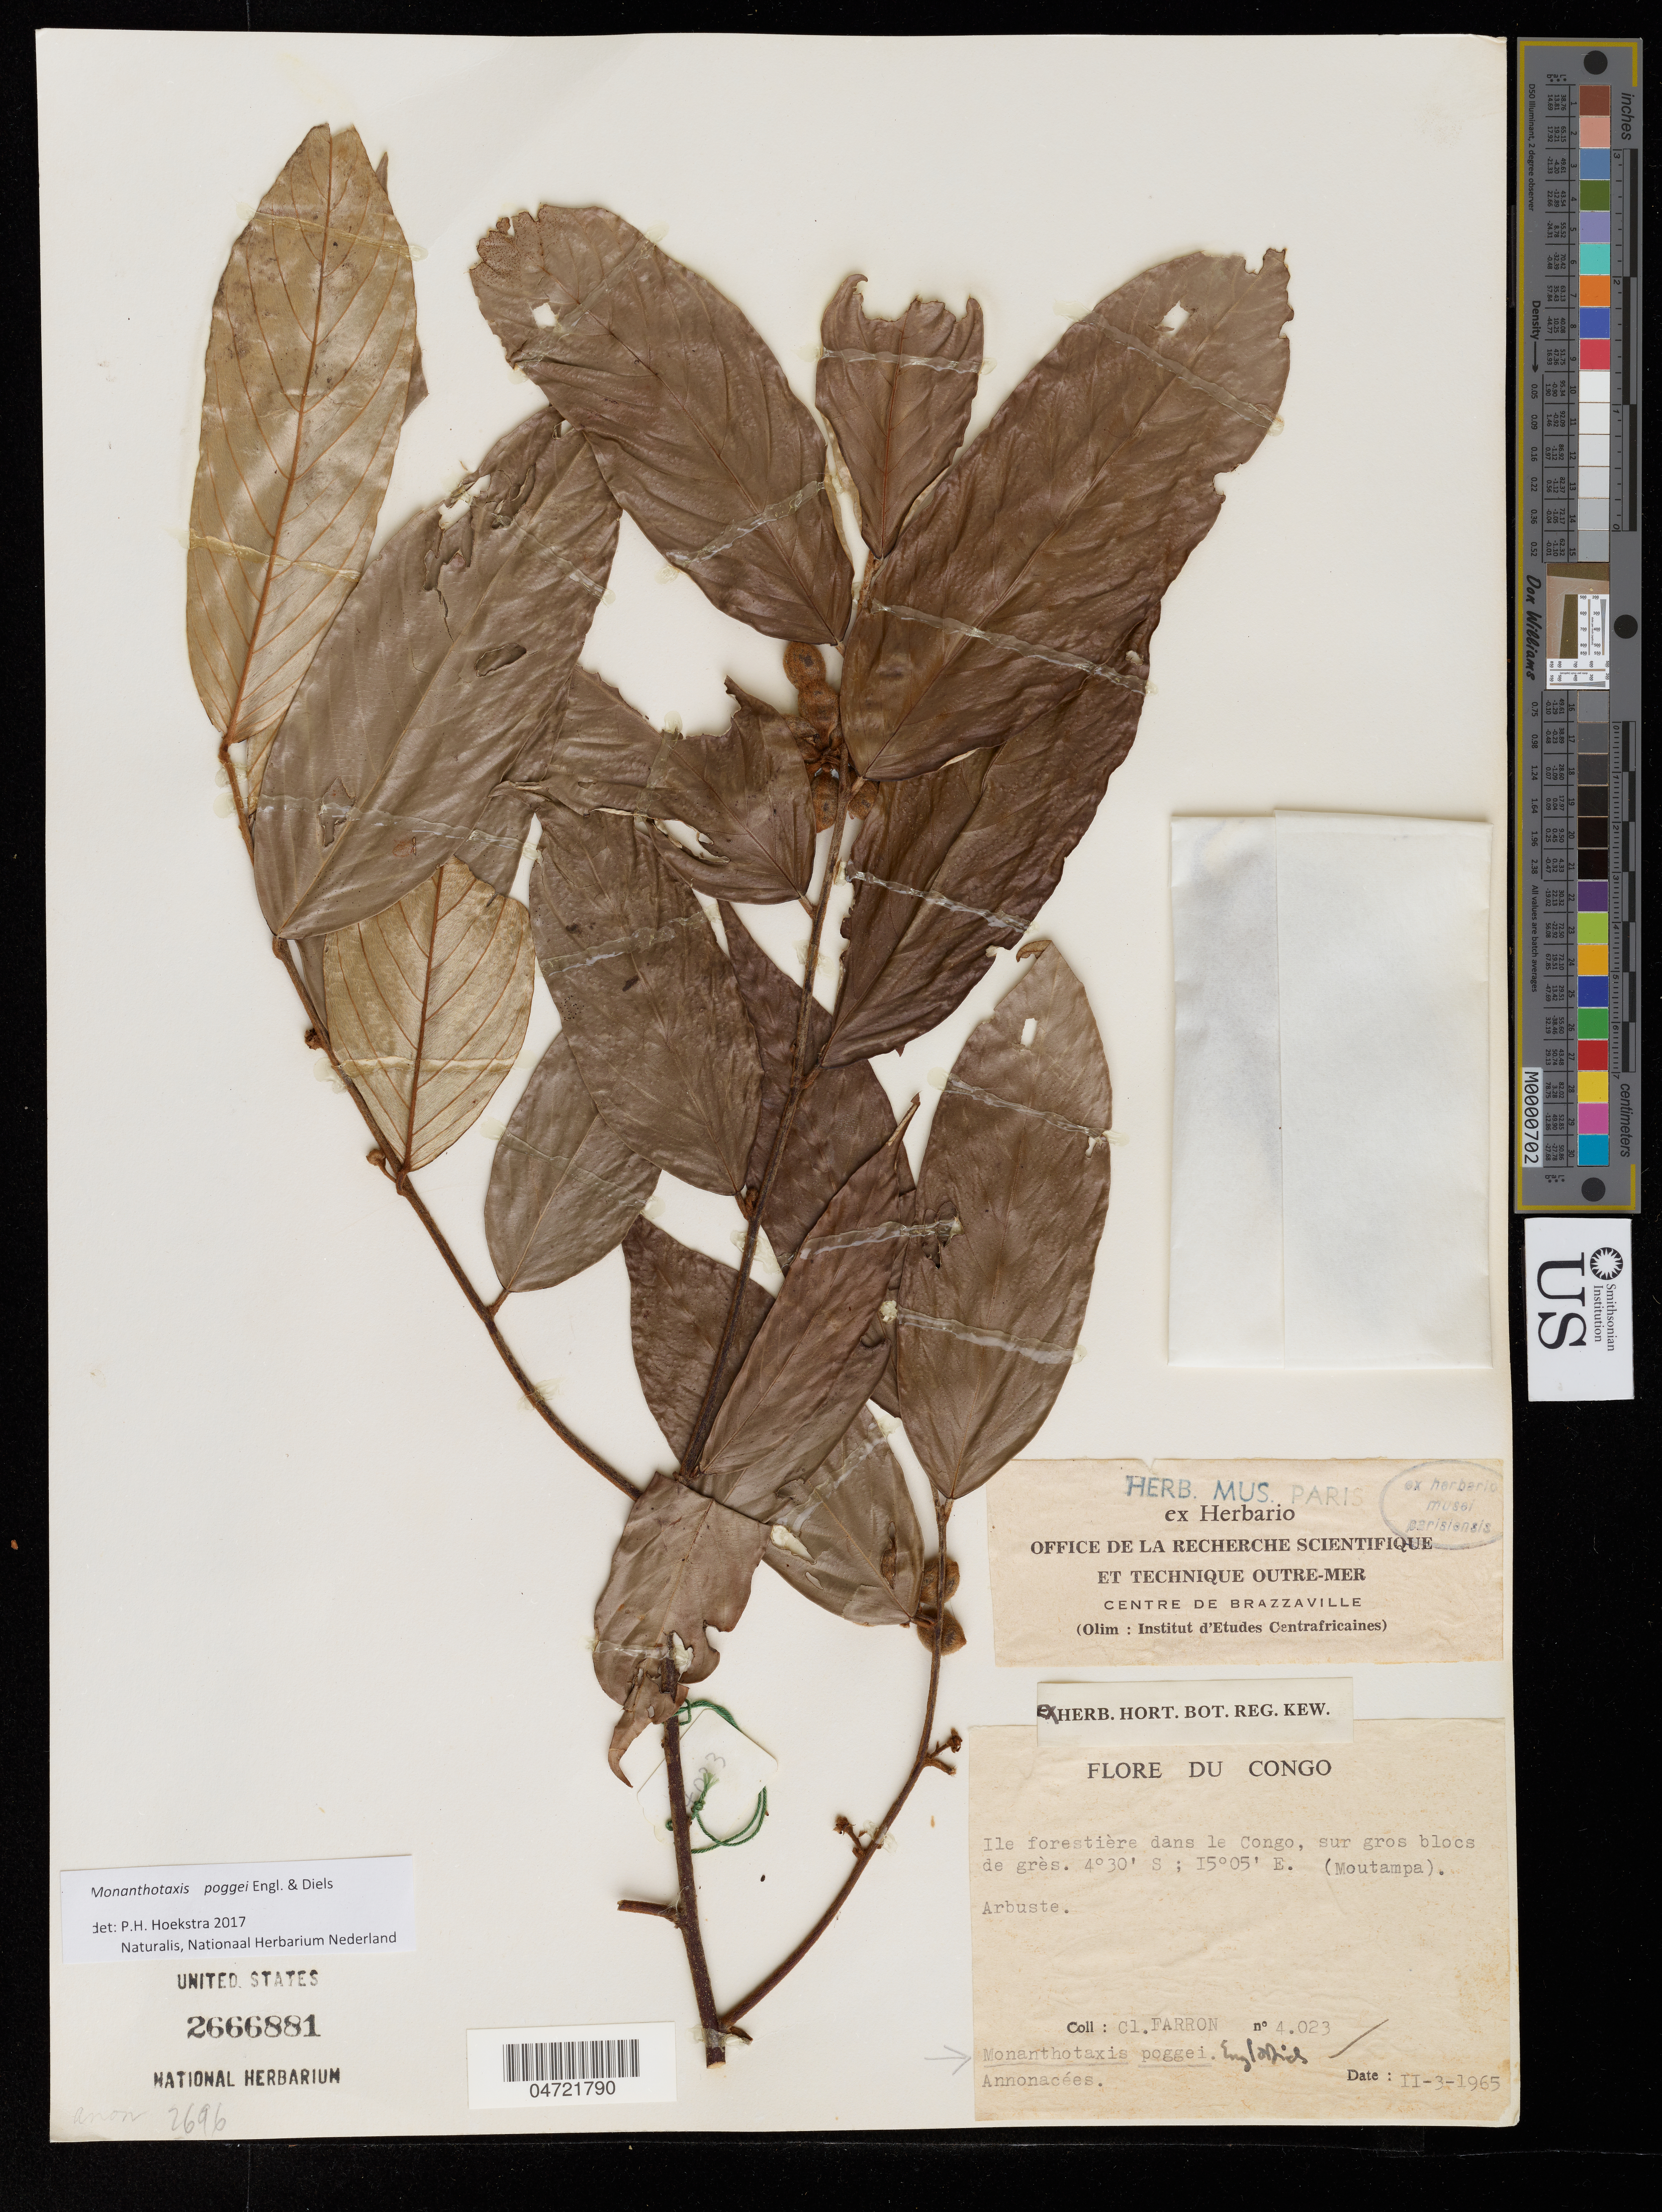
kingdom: Plantae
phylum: Tracheophyta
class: Magnoliopsida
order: Magnoliales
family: Annonaceae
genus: Monanthotaxis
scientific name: Monanthotaxis poggei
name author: Engl. & Diels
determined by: Hoekstra, P. H.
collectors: C. Farron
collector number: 4023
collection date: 1965-02-03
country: Congo, Republic of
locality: Ile forestiere dans le Congo, sur gros blocs de gres. (Moutampa)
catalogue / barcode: US 2666881